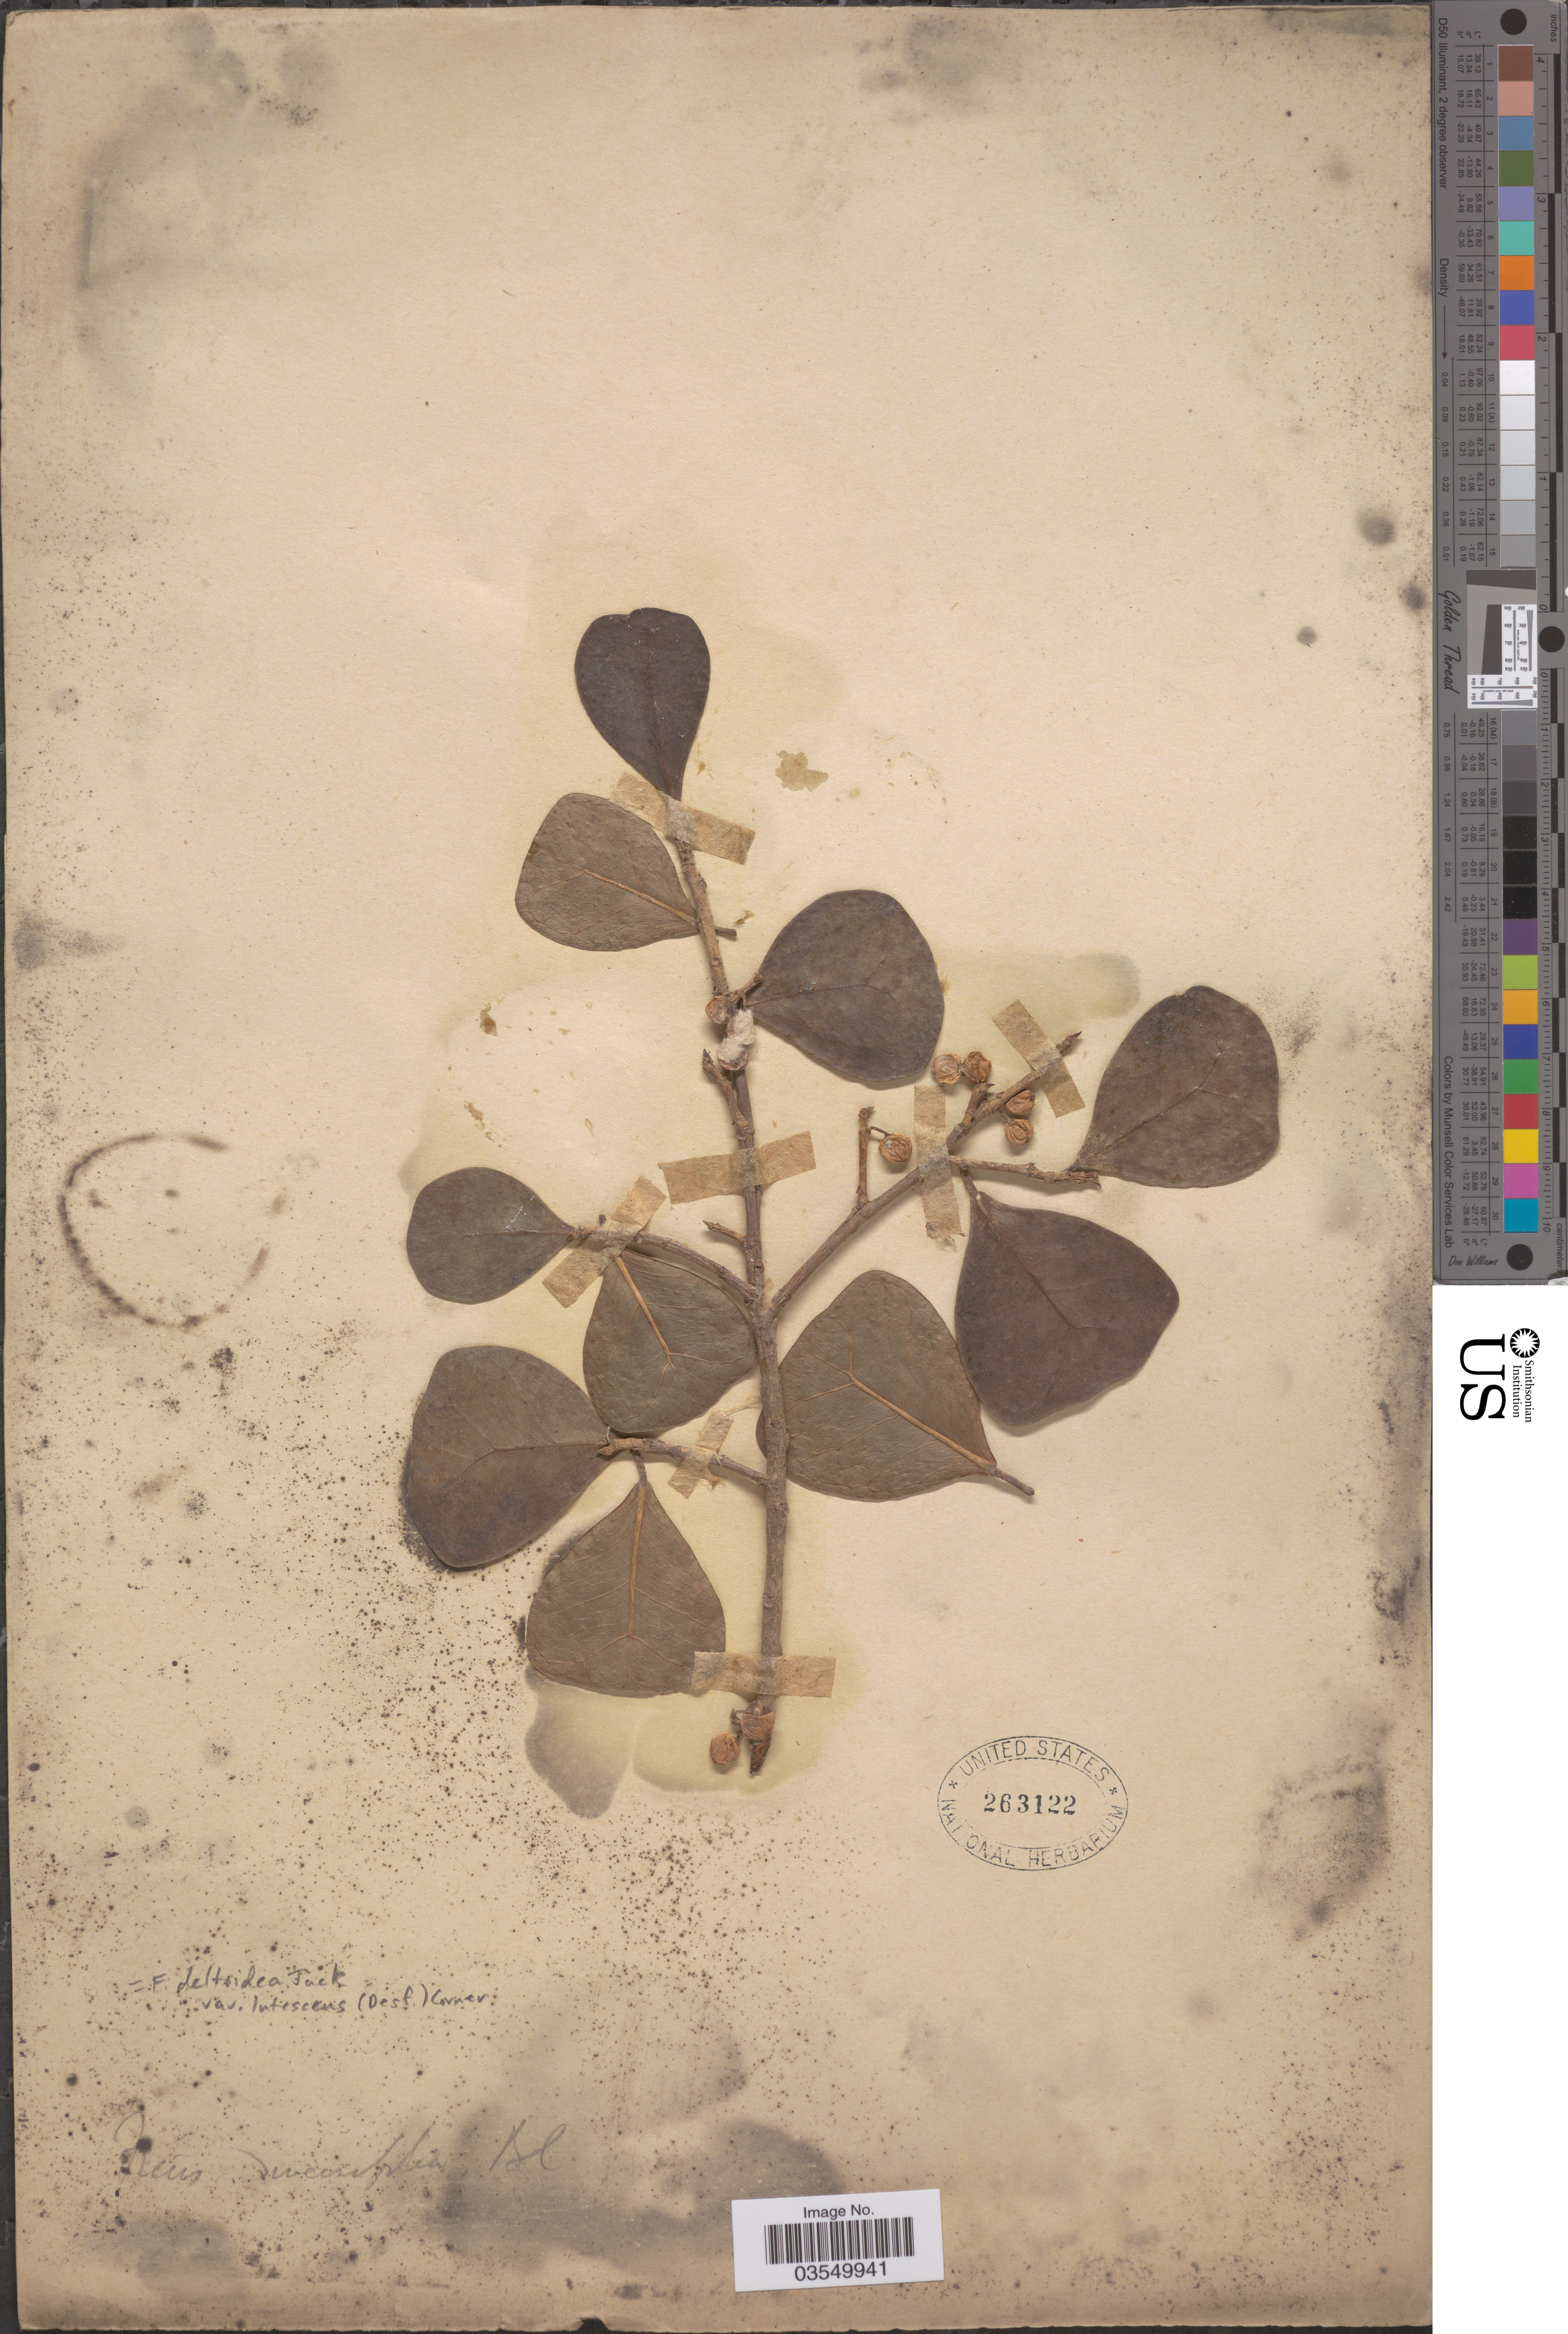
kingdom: Plantae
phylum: Tracheophyta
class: Magnoliopsida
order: Rosales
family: Moraceae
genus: Ficus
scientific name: Ficus deltoidea var. lutescens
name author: (Desf.) Corner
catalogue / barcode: US 263122